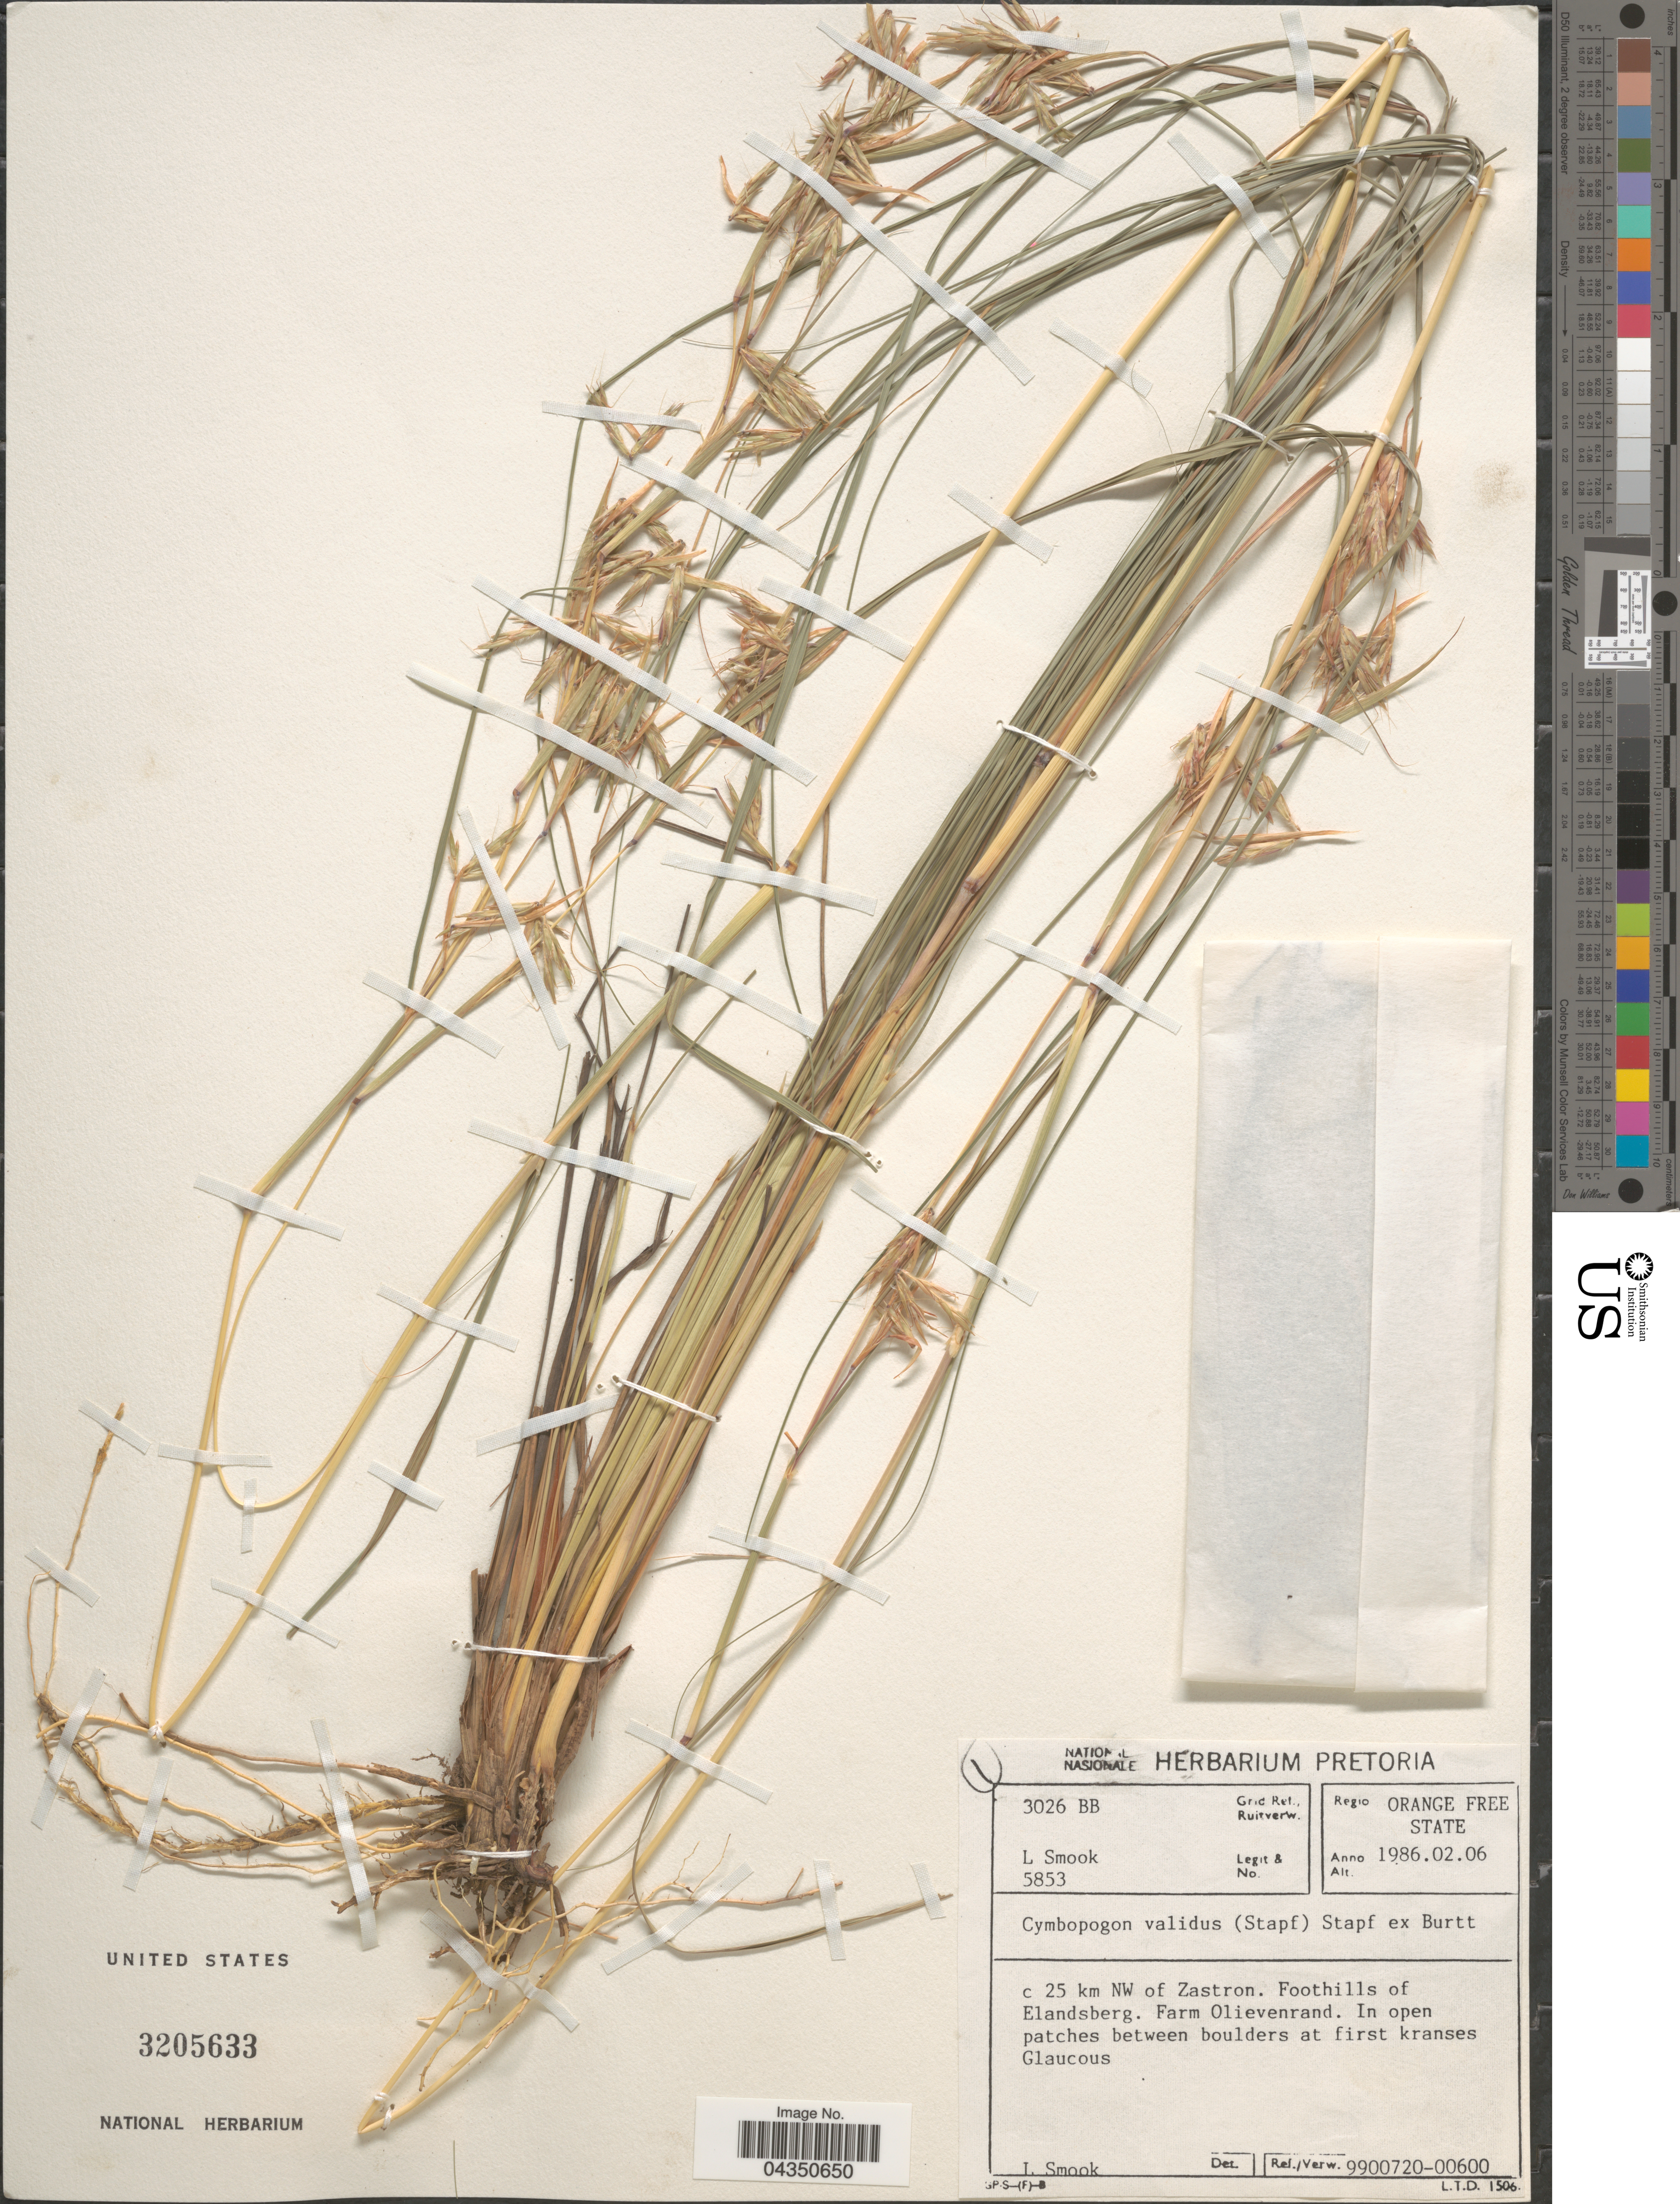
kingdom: Plantae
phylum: Tracheophyta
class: Liliopsida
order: Poales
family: Poaceae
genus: Cymbopogon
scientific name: Cymbopogon nardus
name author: (L.) Rendle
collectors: L. Smook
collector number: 5853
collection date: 1986-02-06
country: South Africa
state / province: Free State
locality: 3026 BB Grid Ref./Ruitverw. Regio Orange Free State. C. 25 km NW of Zastron. Foothills of Elandsberg. Farm Olievenrand.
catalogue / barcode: US 3205633